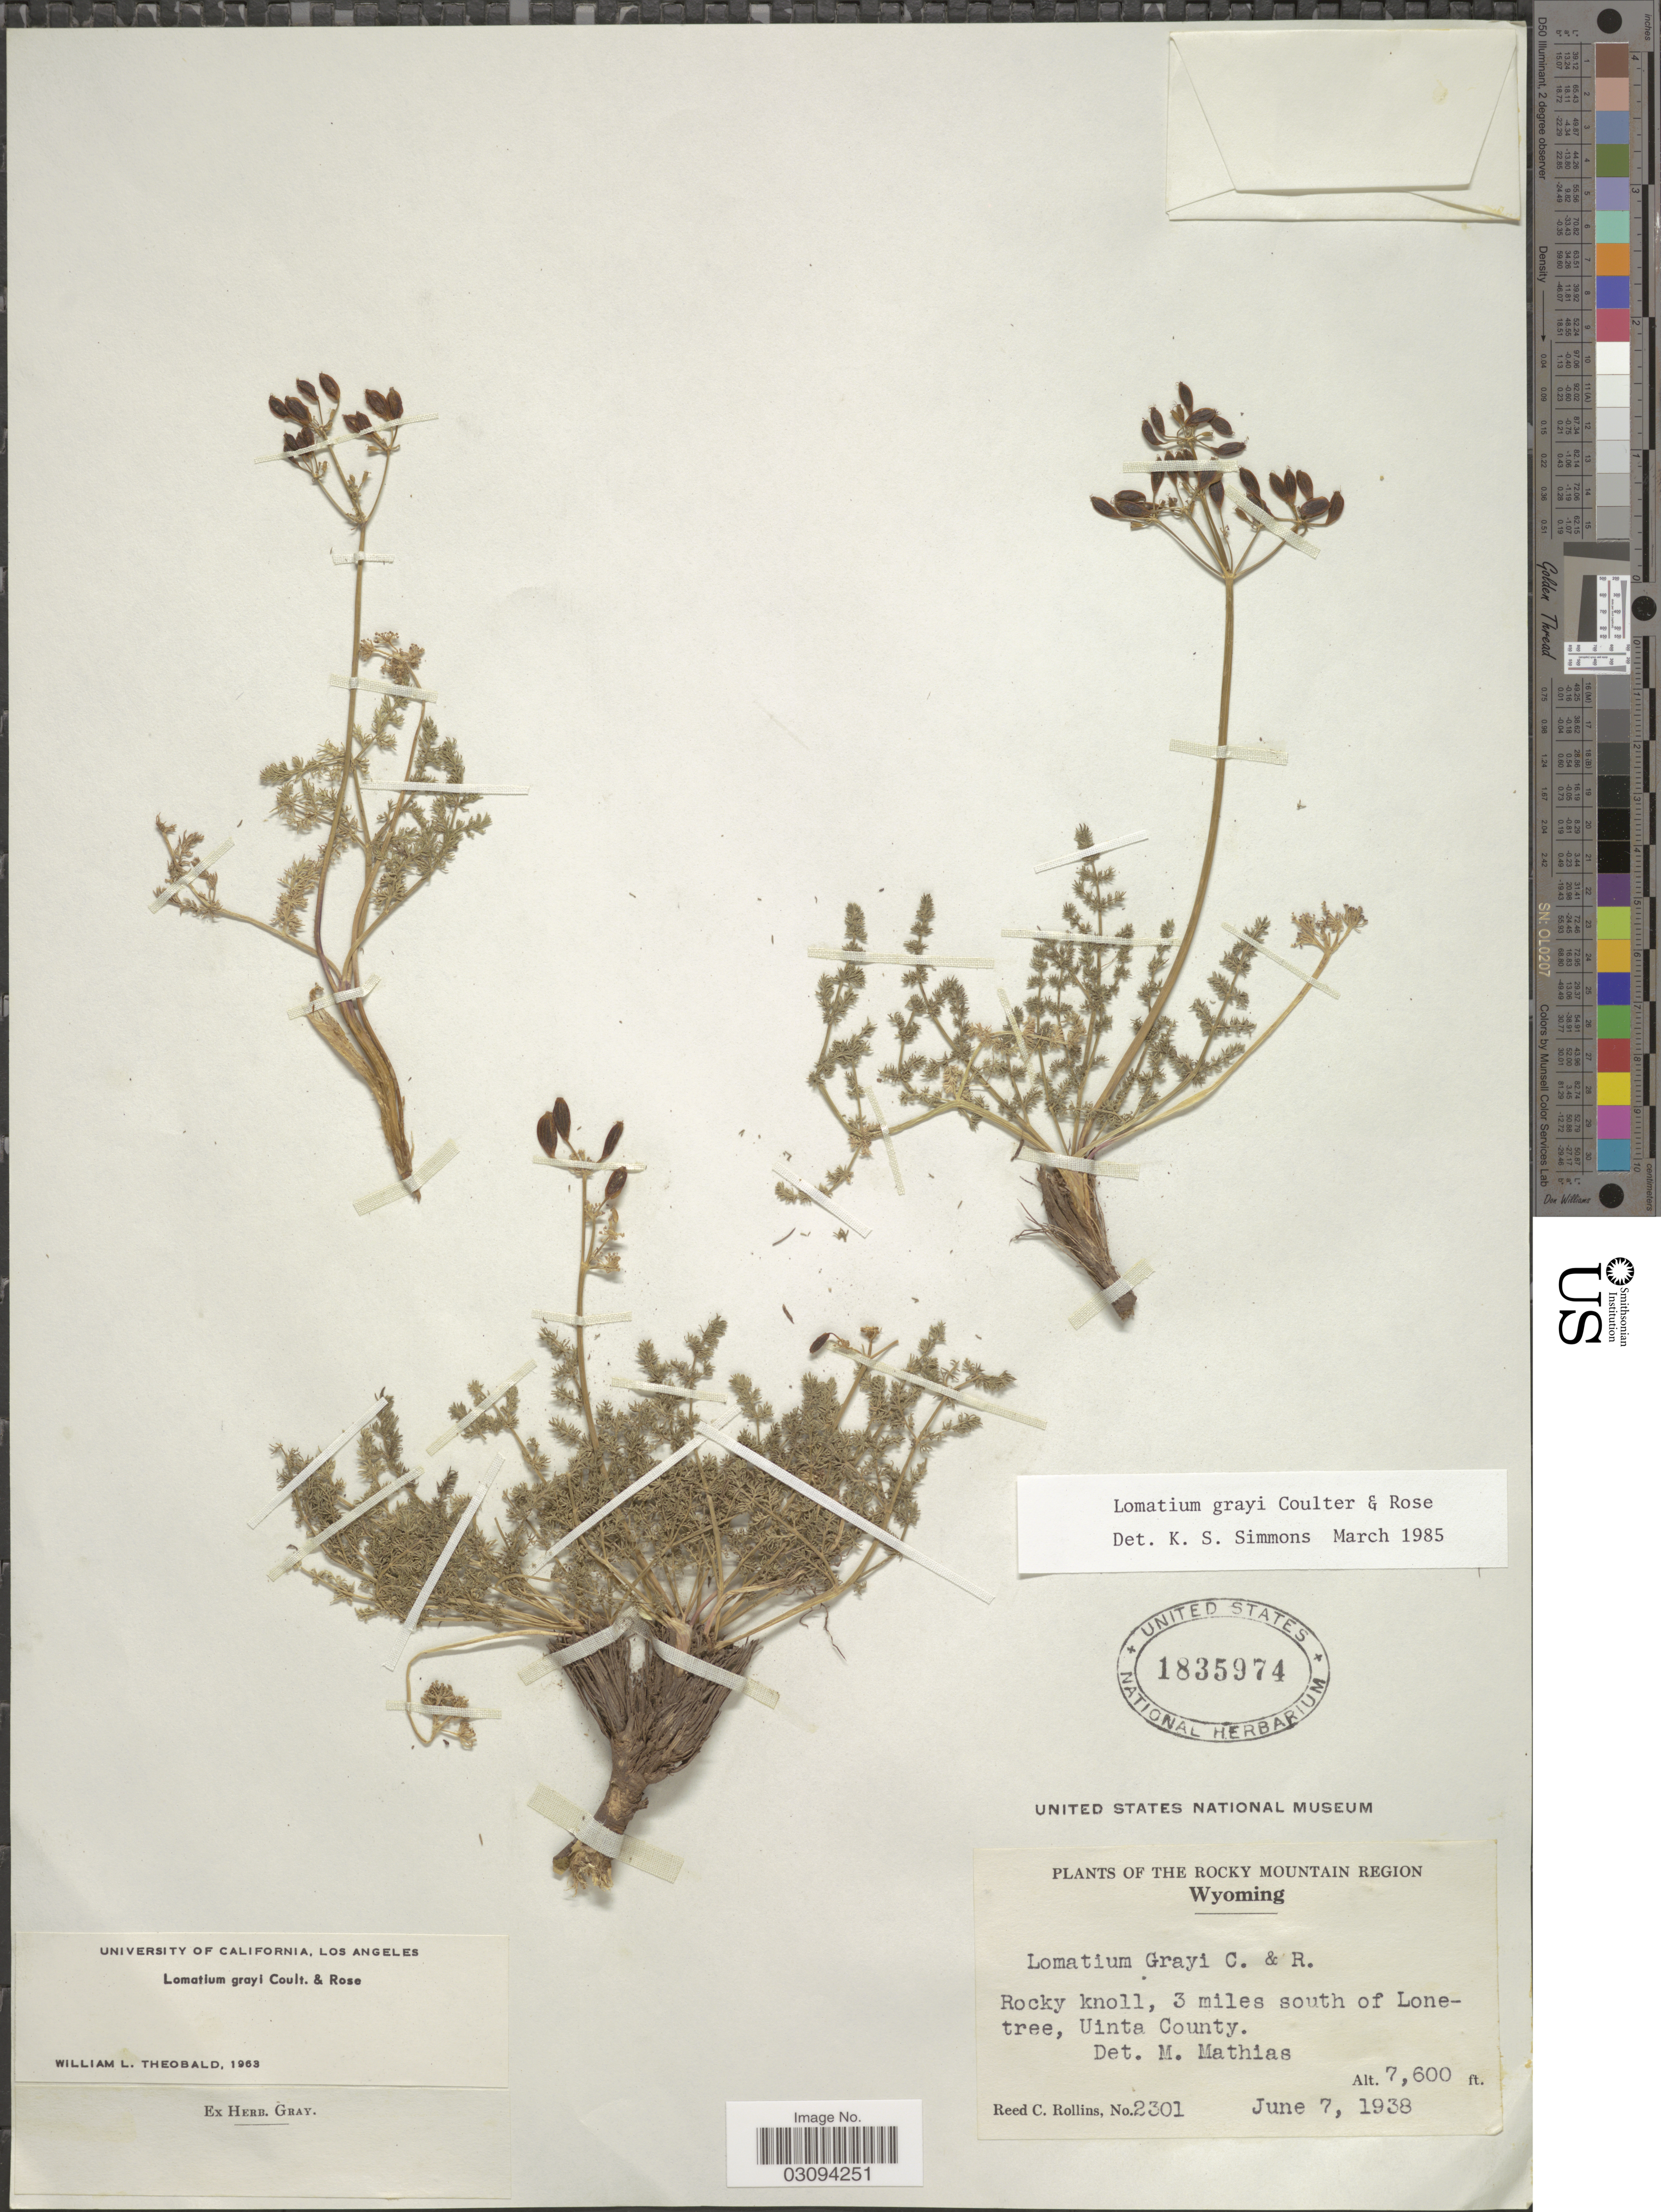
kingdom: Plantae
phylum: Tracheophyta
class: Magnoliopsida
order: Apiales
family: Apiaceae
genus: Lomatium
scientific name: Lomatium grayi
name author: (J.M. Coult. & Rose) J.M. Coult. & Rose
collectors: R. C. Rollins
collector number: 2301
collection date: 1938-06-07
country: United States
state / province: Wyoming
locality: The Rocky Mountain Region. 3 miles south of Lonetree, Uinta County.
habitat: rocky knoll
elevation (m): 2316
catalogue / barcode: US 1835974